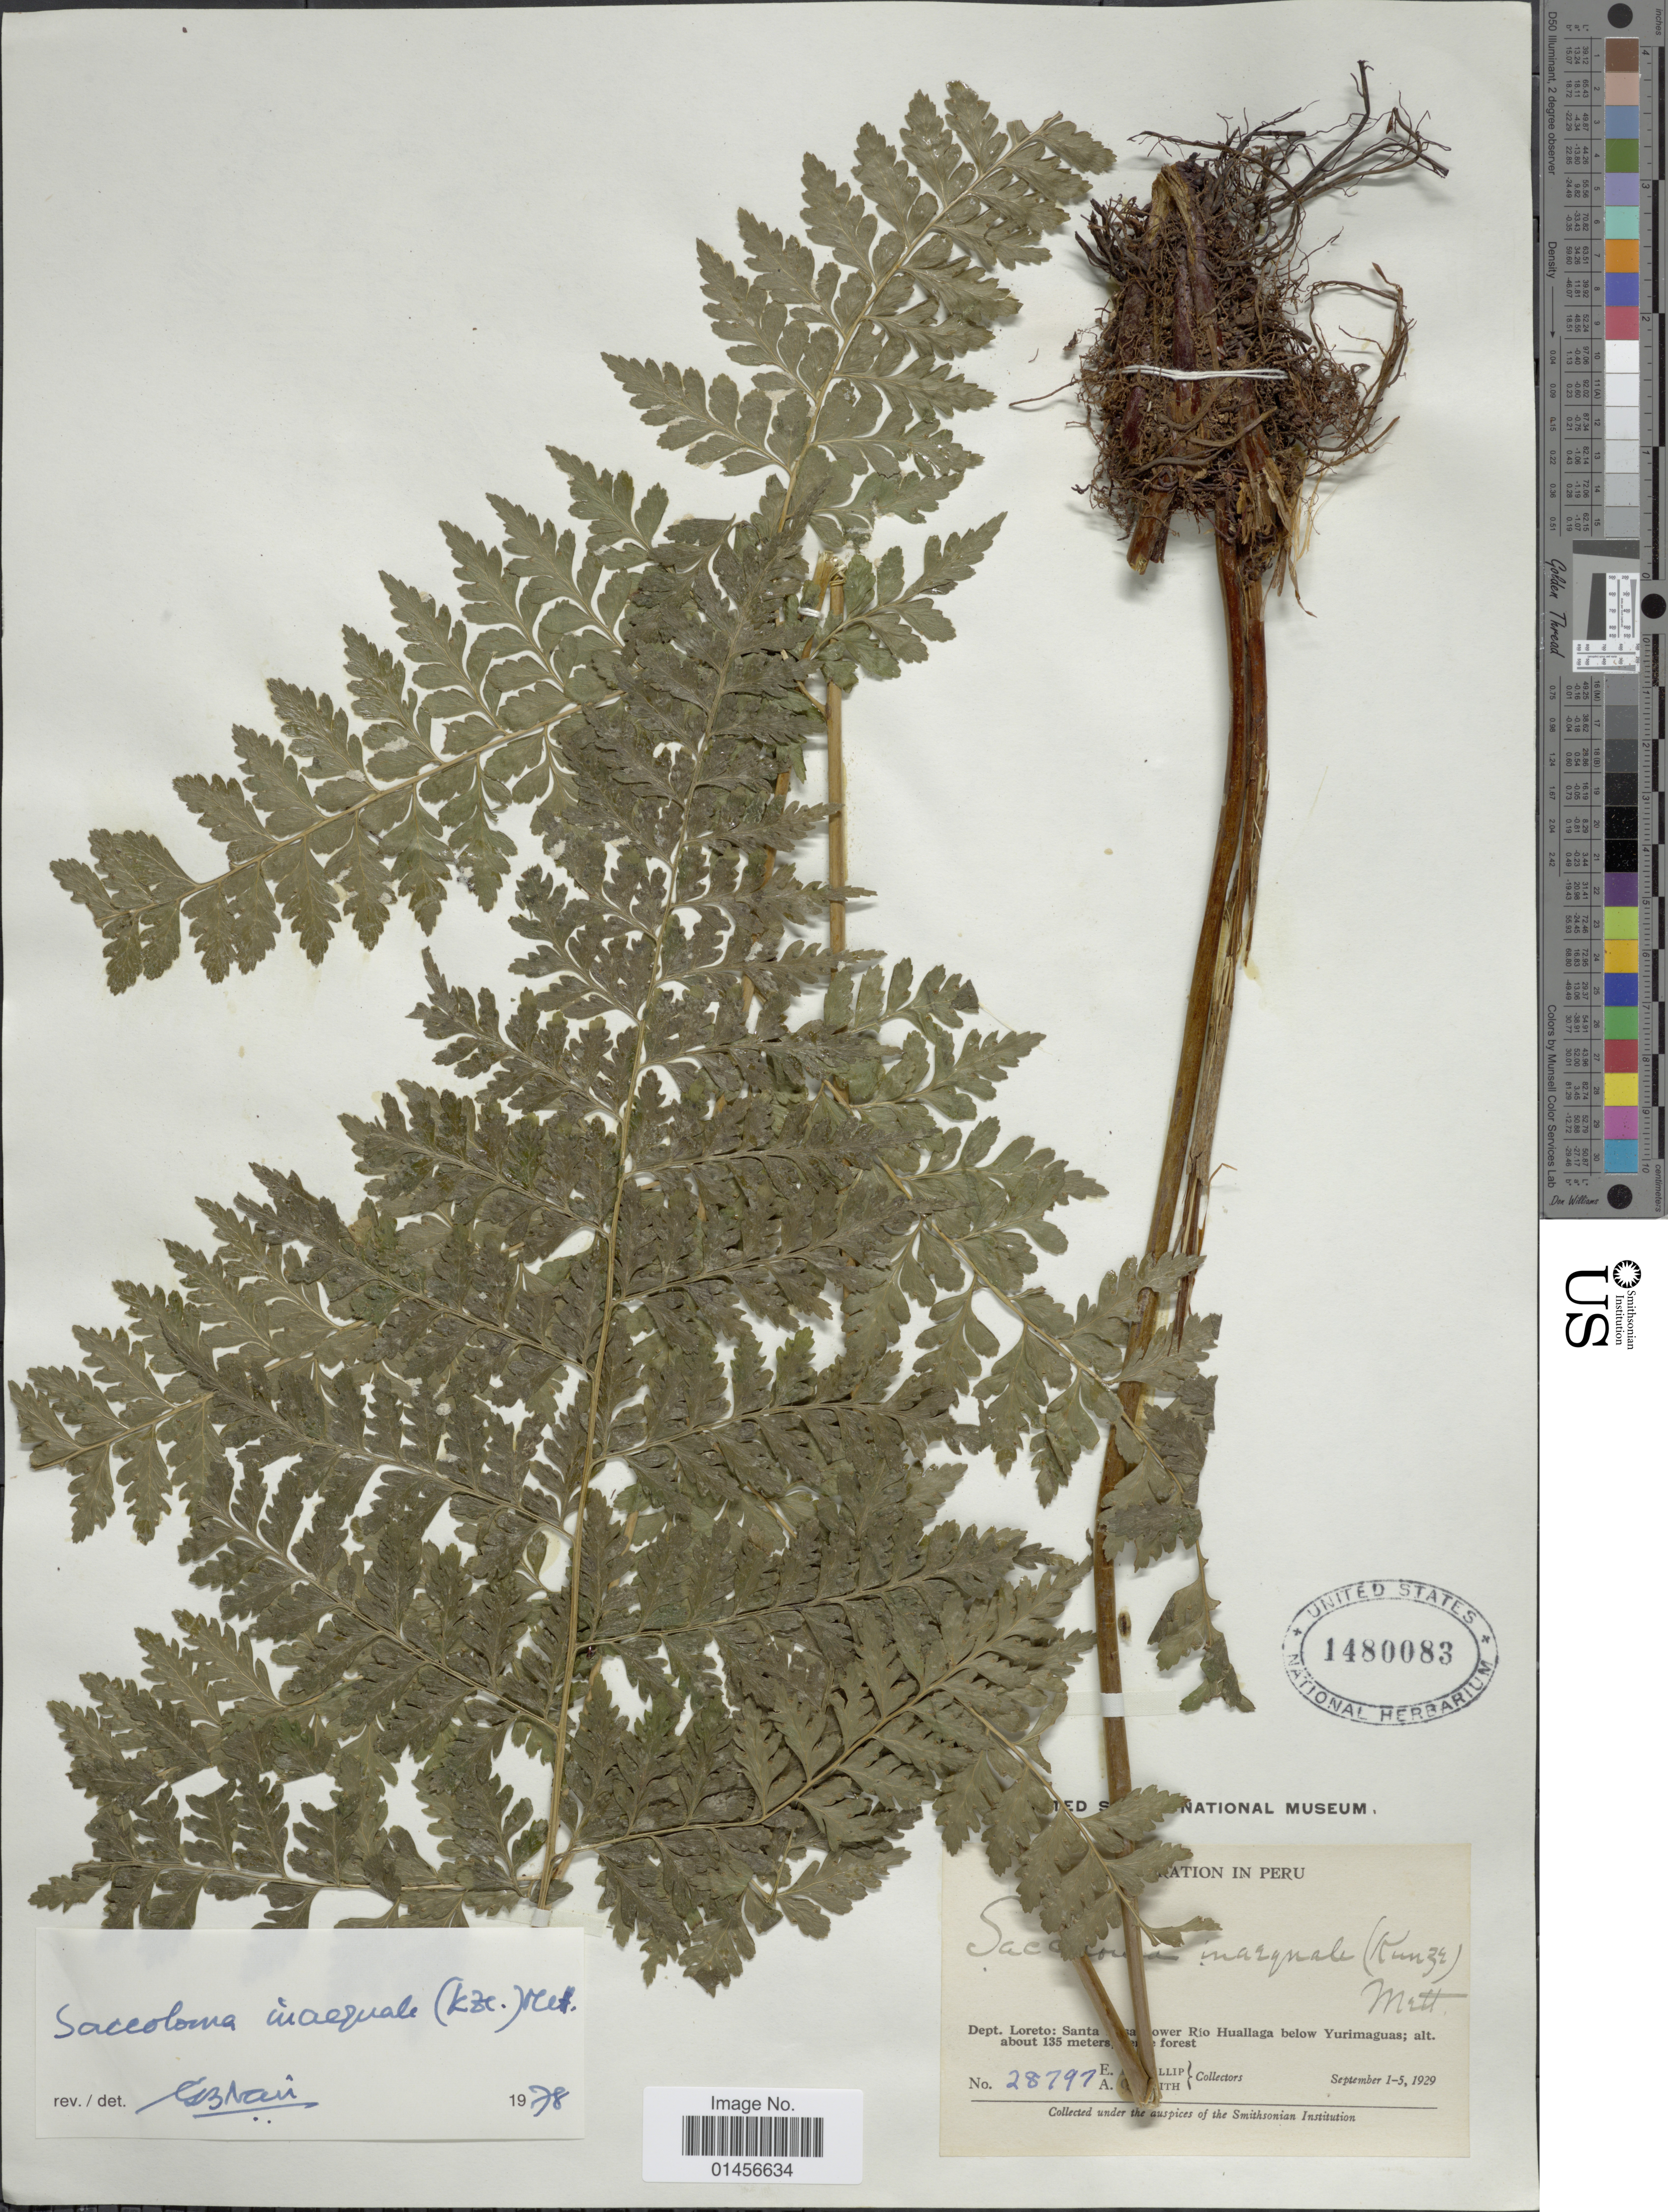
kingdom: Plantae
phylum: Tracheophyta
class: Polypodiopsida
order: Polypodiales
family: Saccolomataceae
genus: Saccoloma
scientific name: Saccoloma inaequale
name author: (Kunze) Mett.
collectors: E. P. Killip & A. C. Smith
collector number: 28797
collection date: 1929-09-01/1929-09-05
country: Peru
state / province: Loreto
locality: lower Rio Huallaga below Yurimaguas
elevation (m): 135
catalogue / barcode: US 1480083